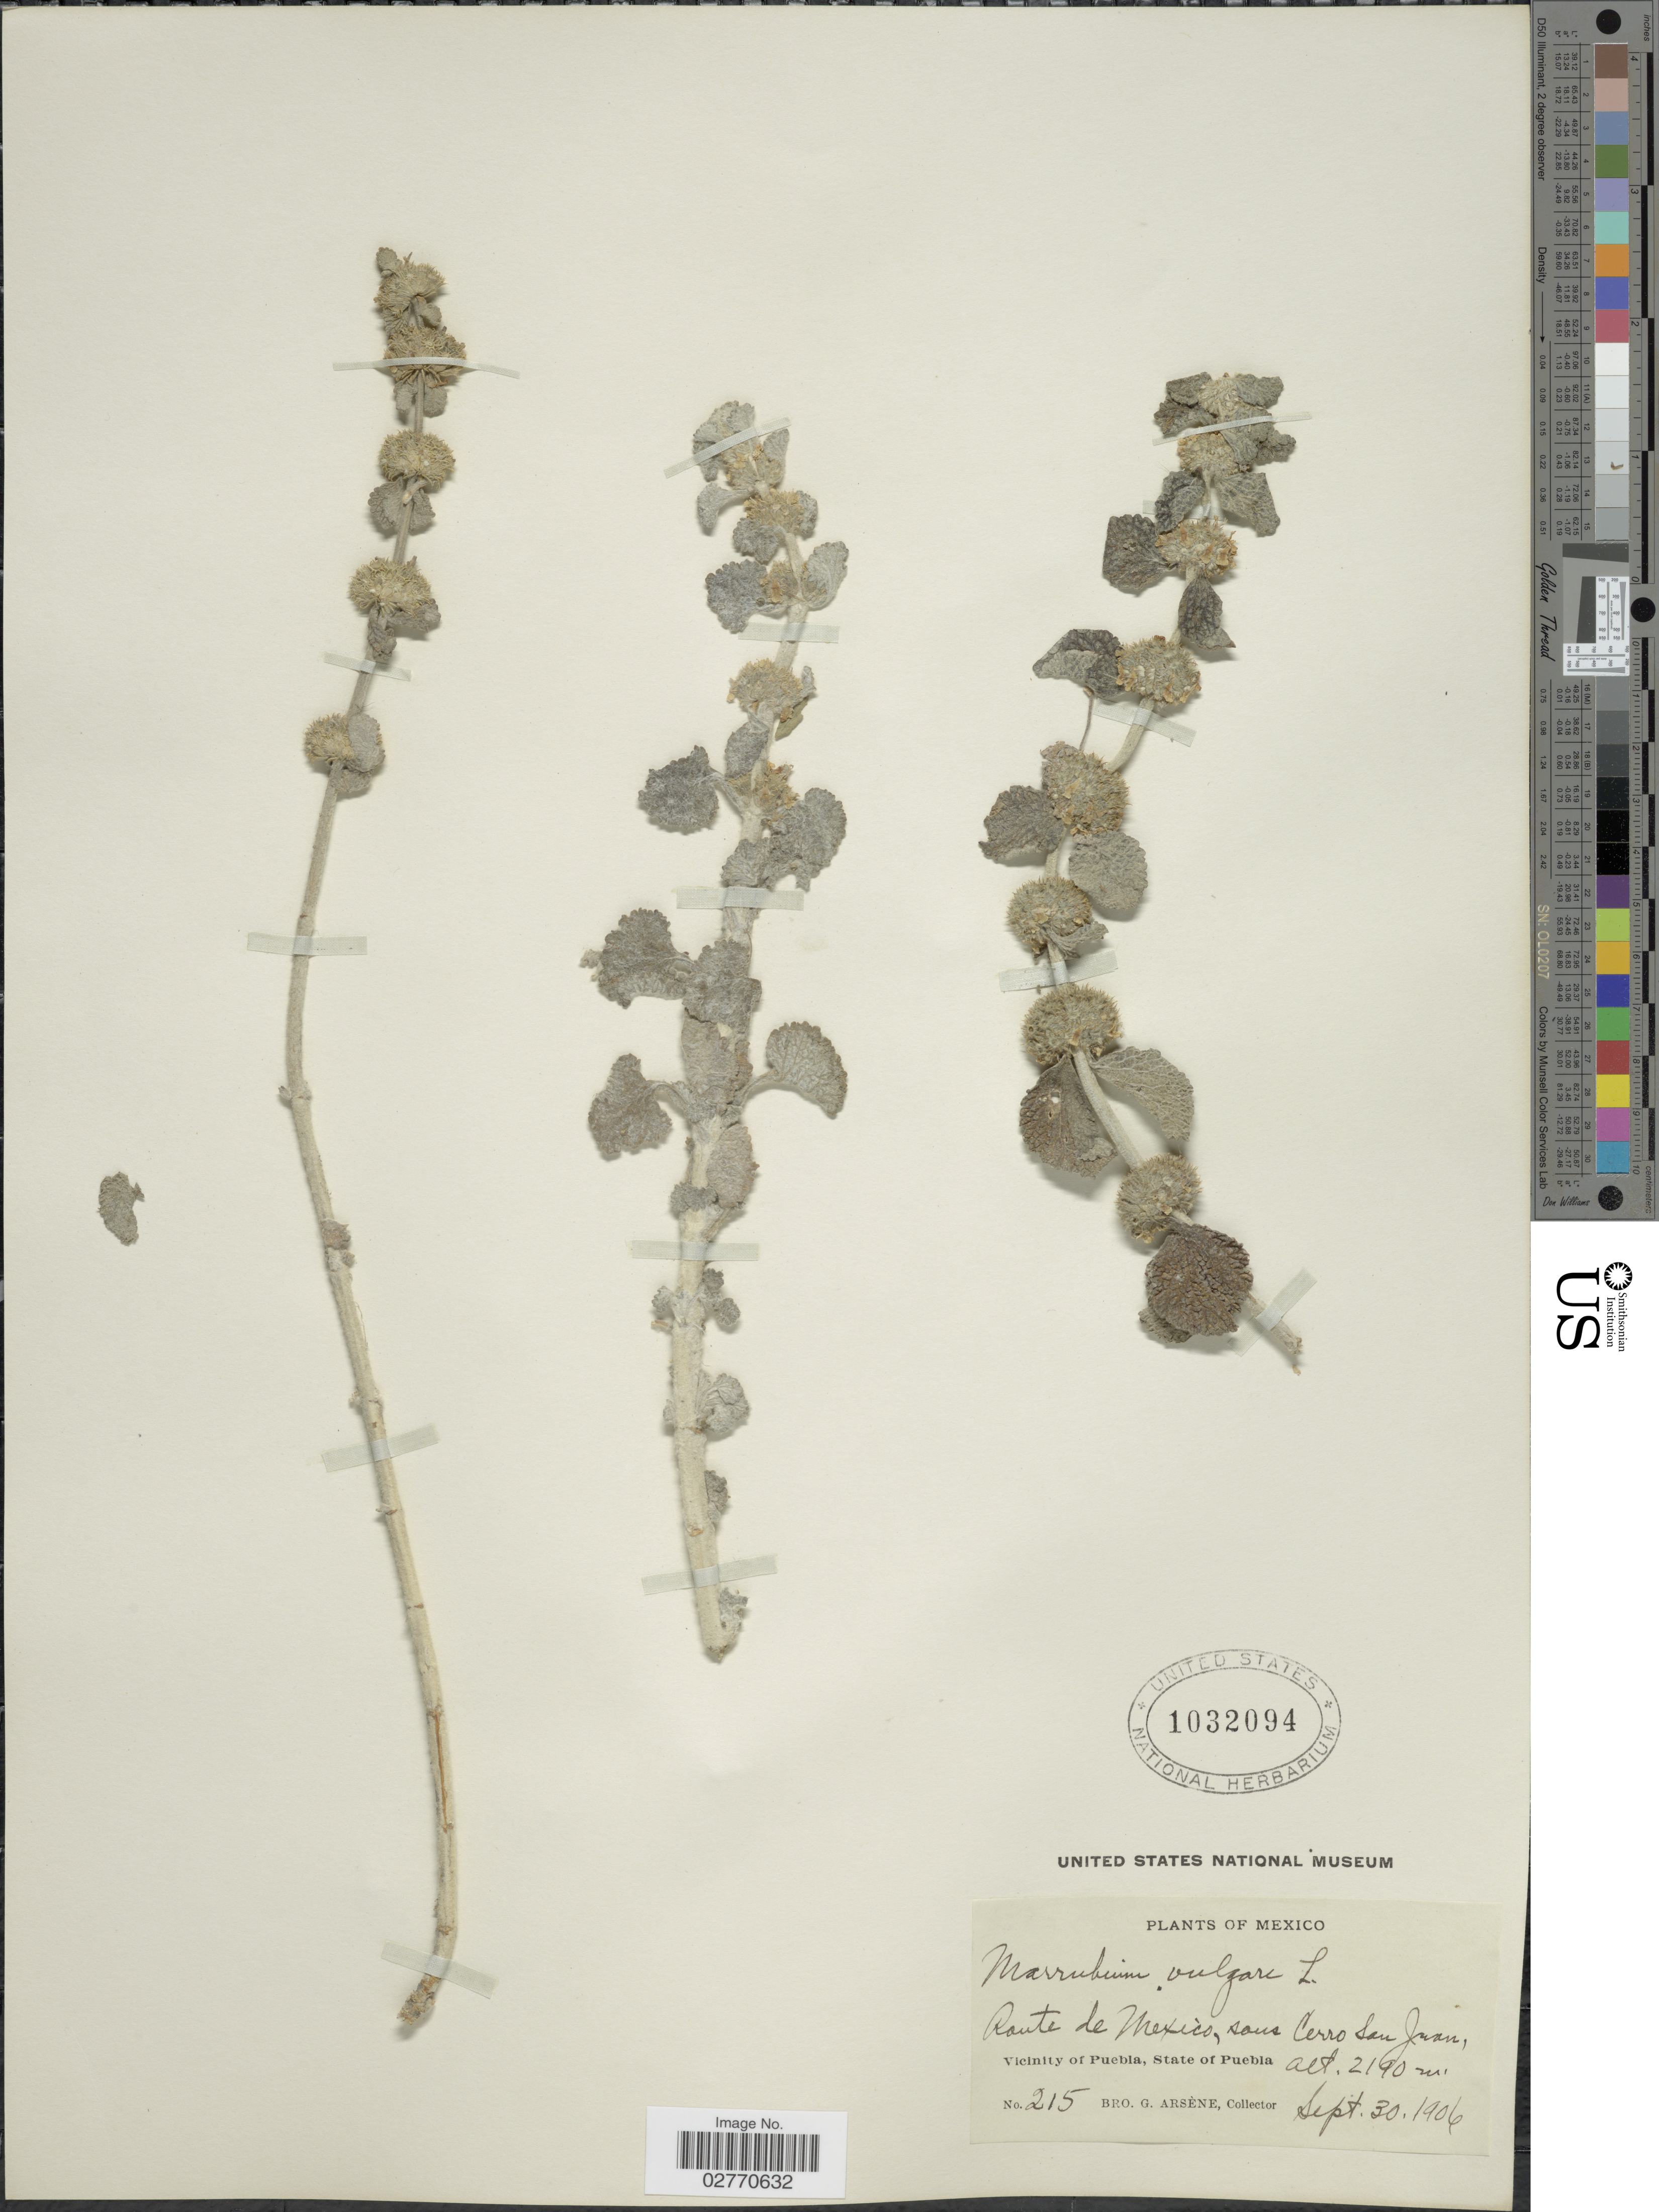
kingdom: Plantae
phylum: Tracheophyta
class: Magnoliopsida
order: Lamiales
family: Lamiaceae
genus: Marrubium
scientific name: Marrubium vulgare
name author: L.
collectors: Bro. G. Arsène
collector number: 215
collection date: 1906-09-30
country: Mexico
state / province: Puebla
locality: Route de Mexico, sous Cerro San Juan, Vicinity of Puebla.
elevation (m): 2190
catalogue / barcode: US 1032094